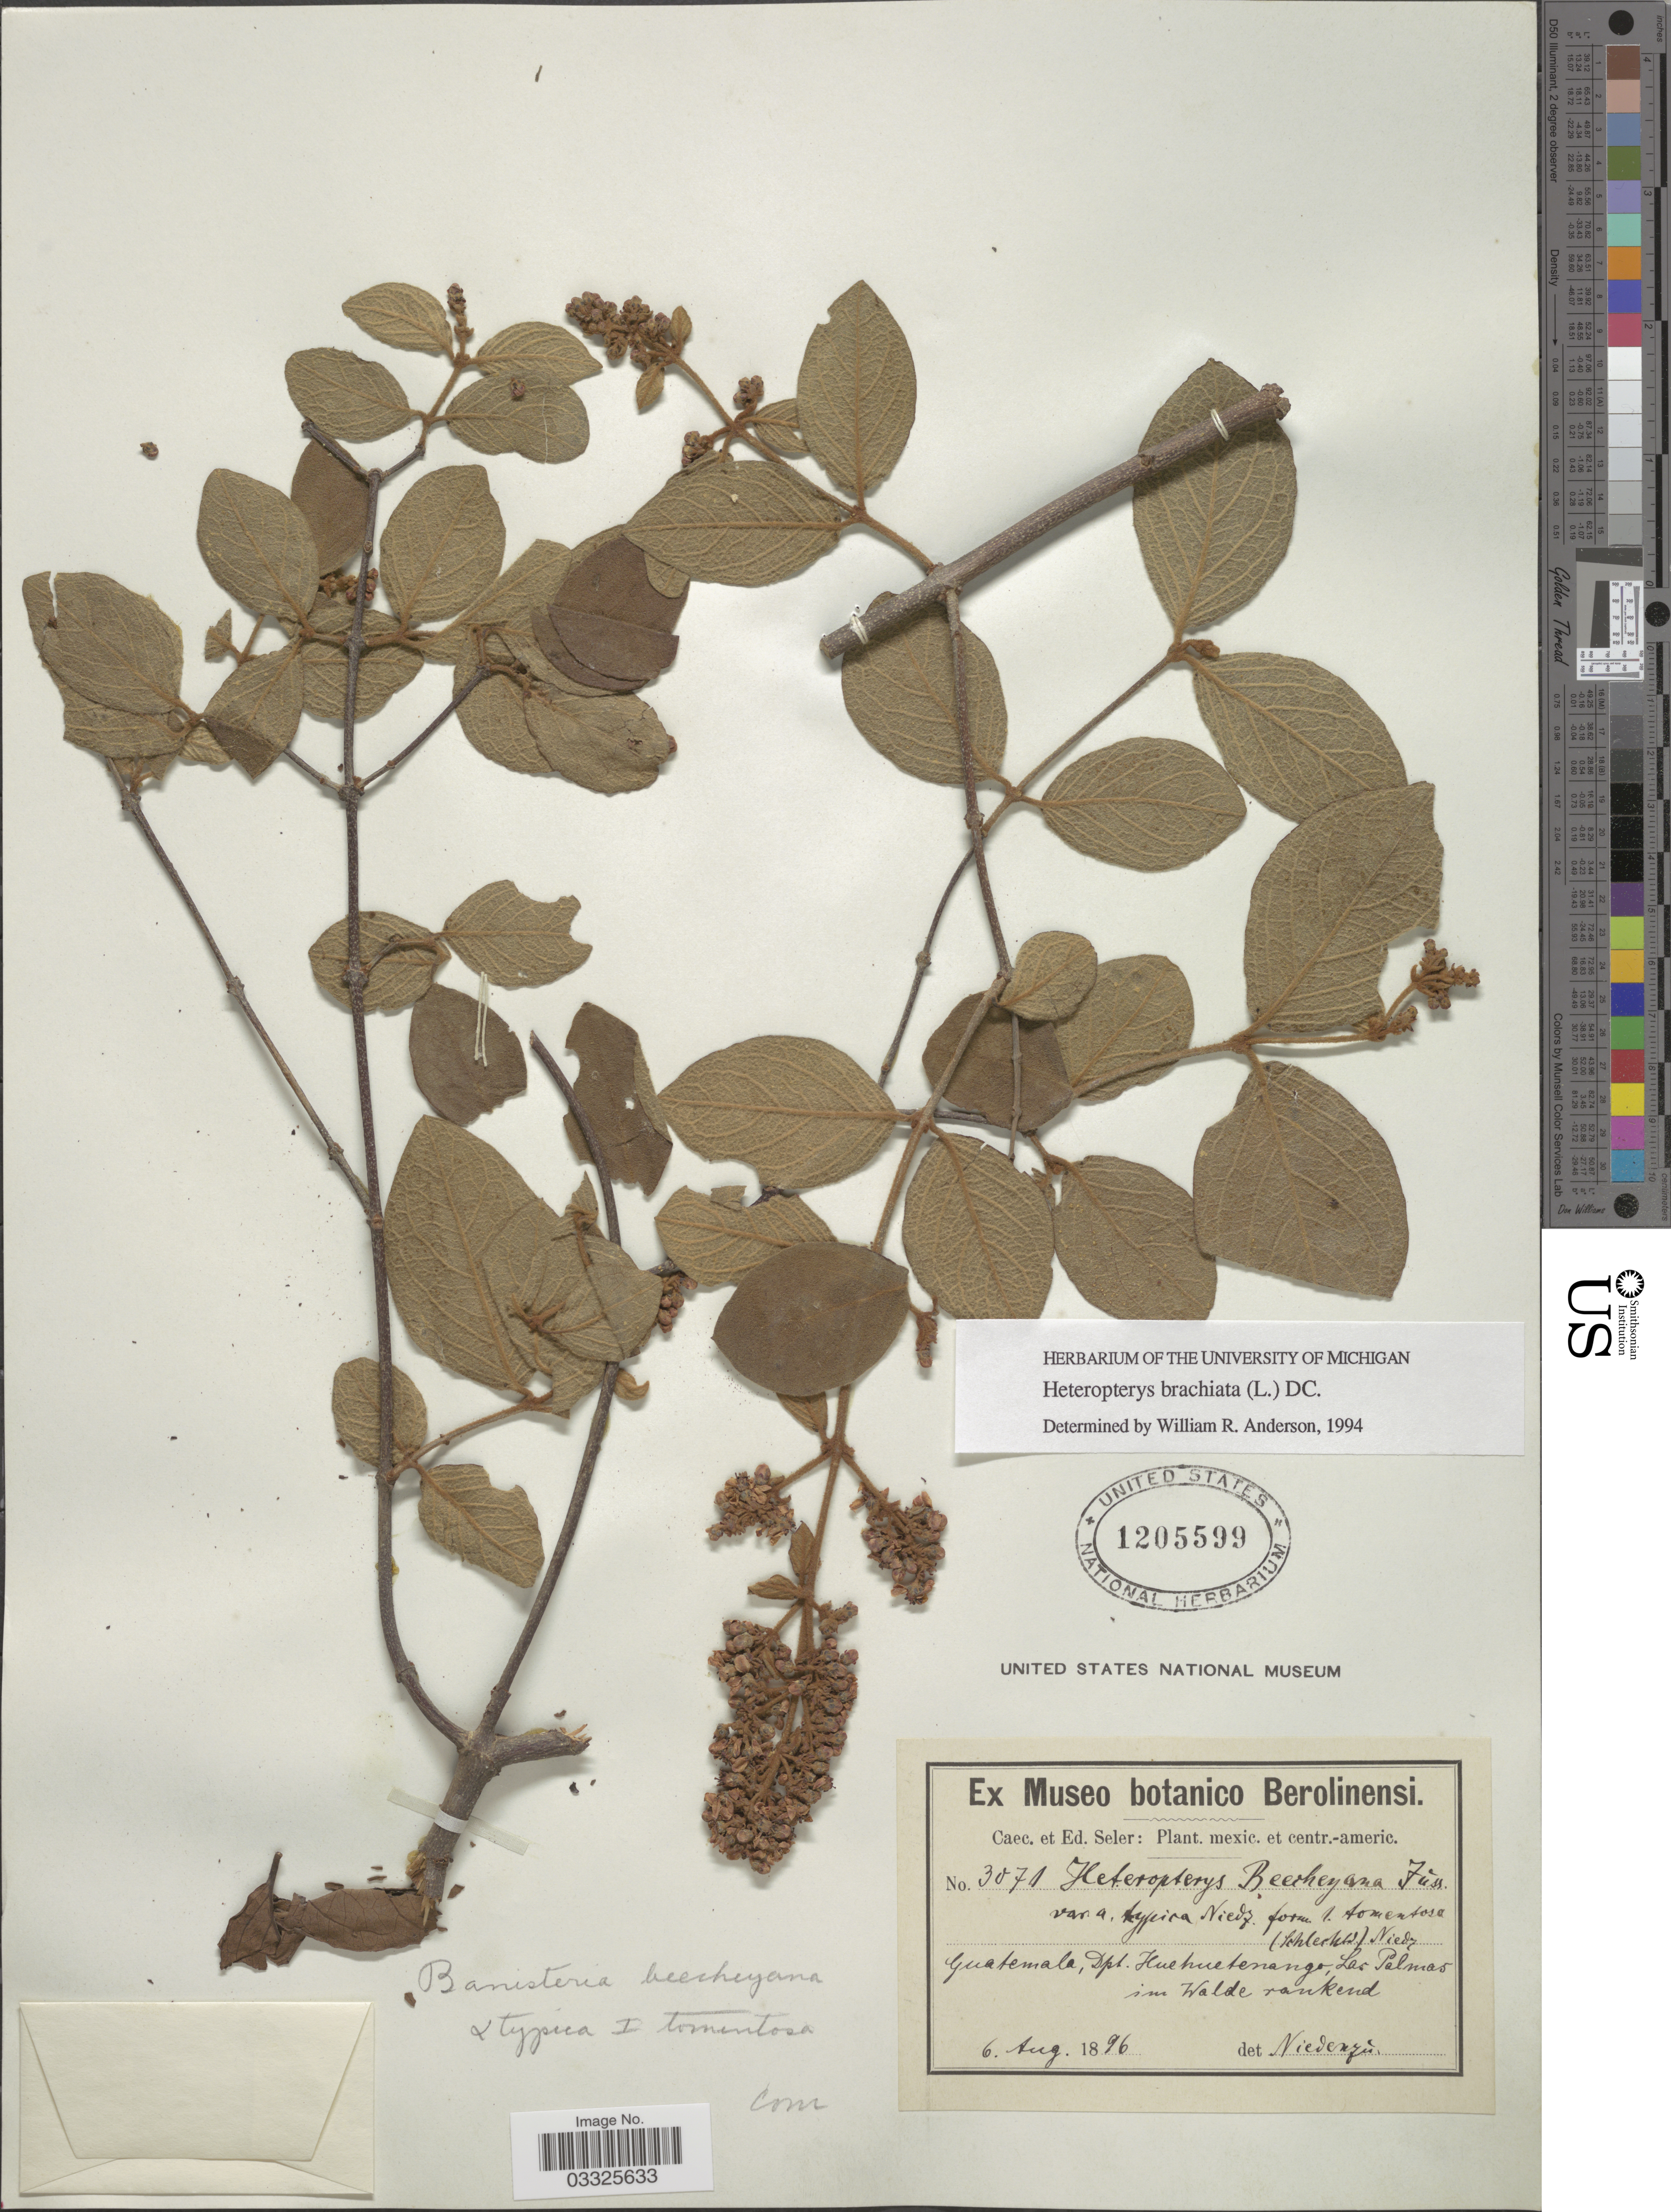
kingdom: Plantae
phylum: Tracheophyta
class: Magnoliopsida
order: Malpighiales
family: Malpighiaceae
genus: Heteropterys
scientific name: Heteropterys brachiata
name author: (L.) DC.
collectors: C. Seler & E. G. Seler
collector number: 3071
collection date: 1896-08-06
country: Guatemala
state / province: Huehuetenango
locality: Dpt. Huehuetenango, Las Palmas.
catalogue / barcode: US 1205599